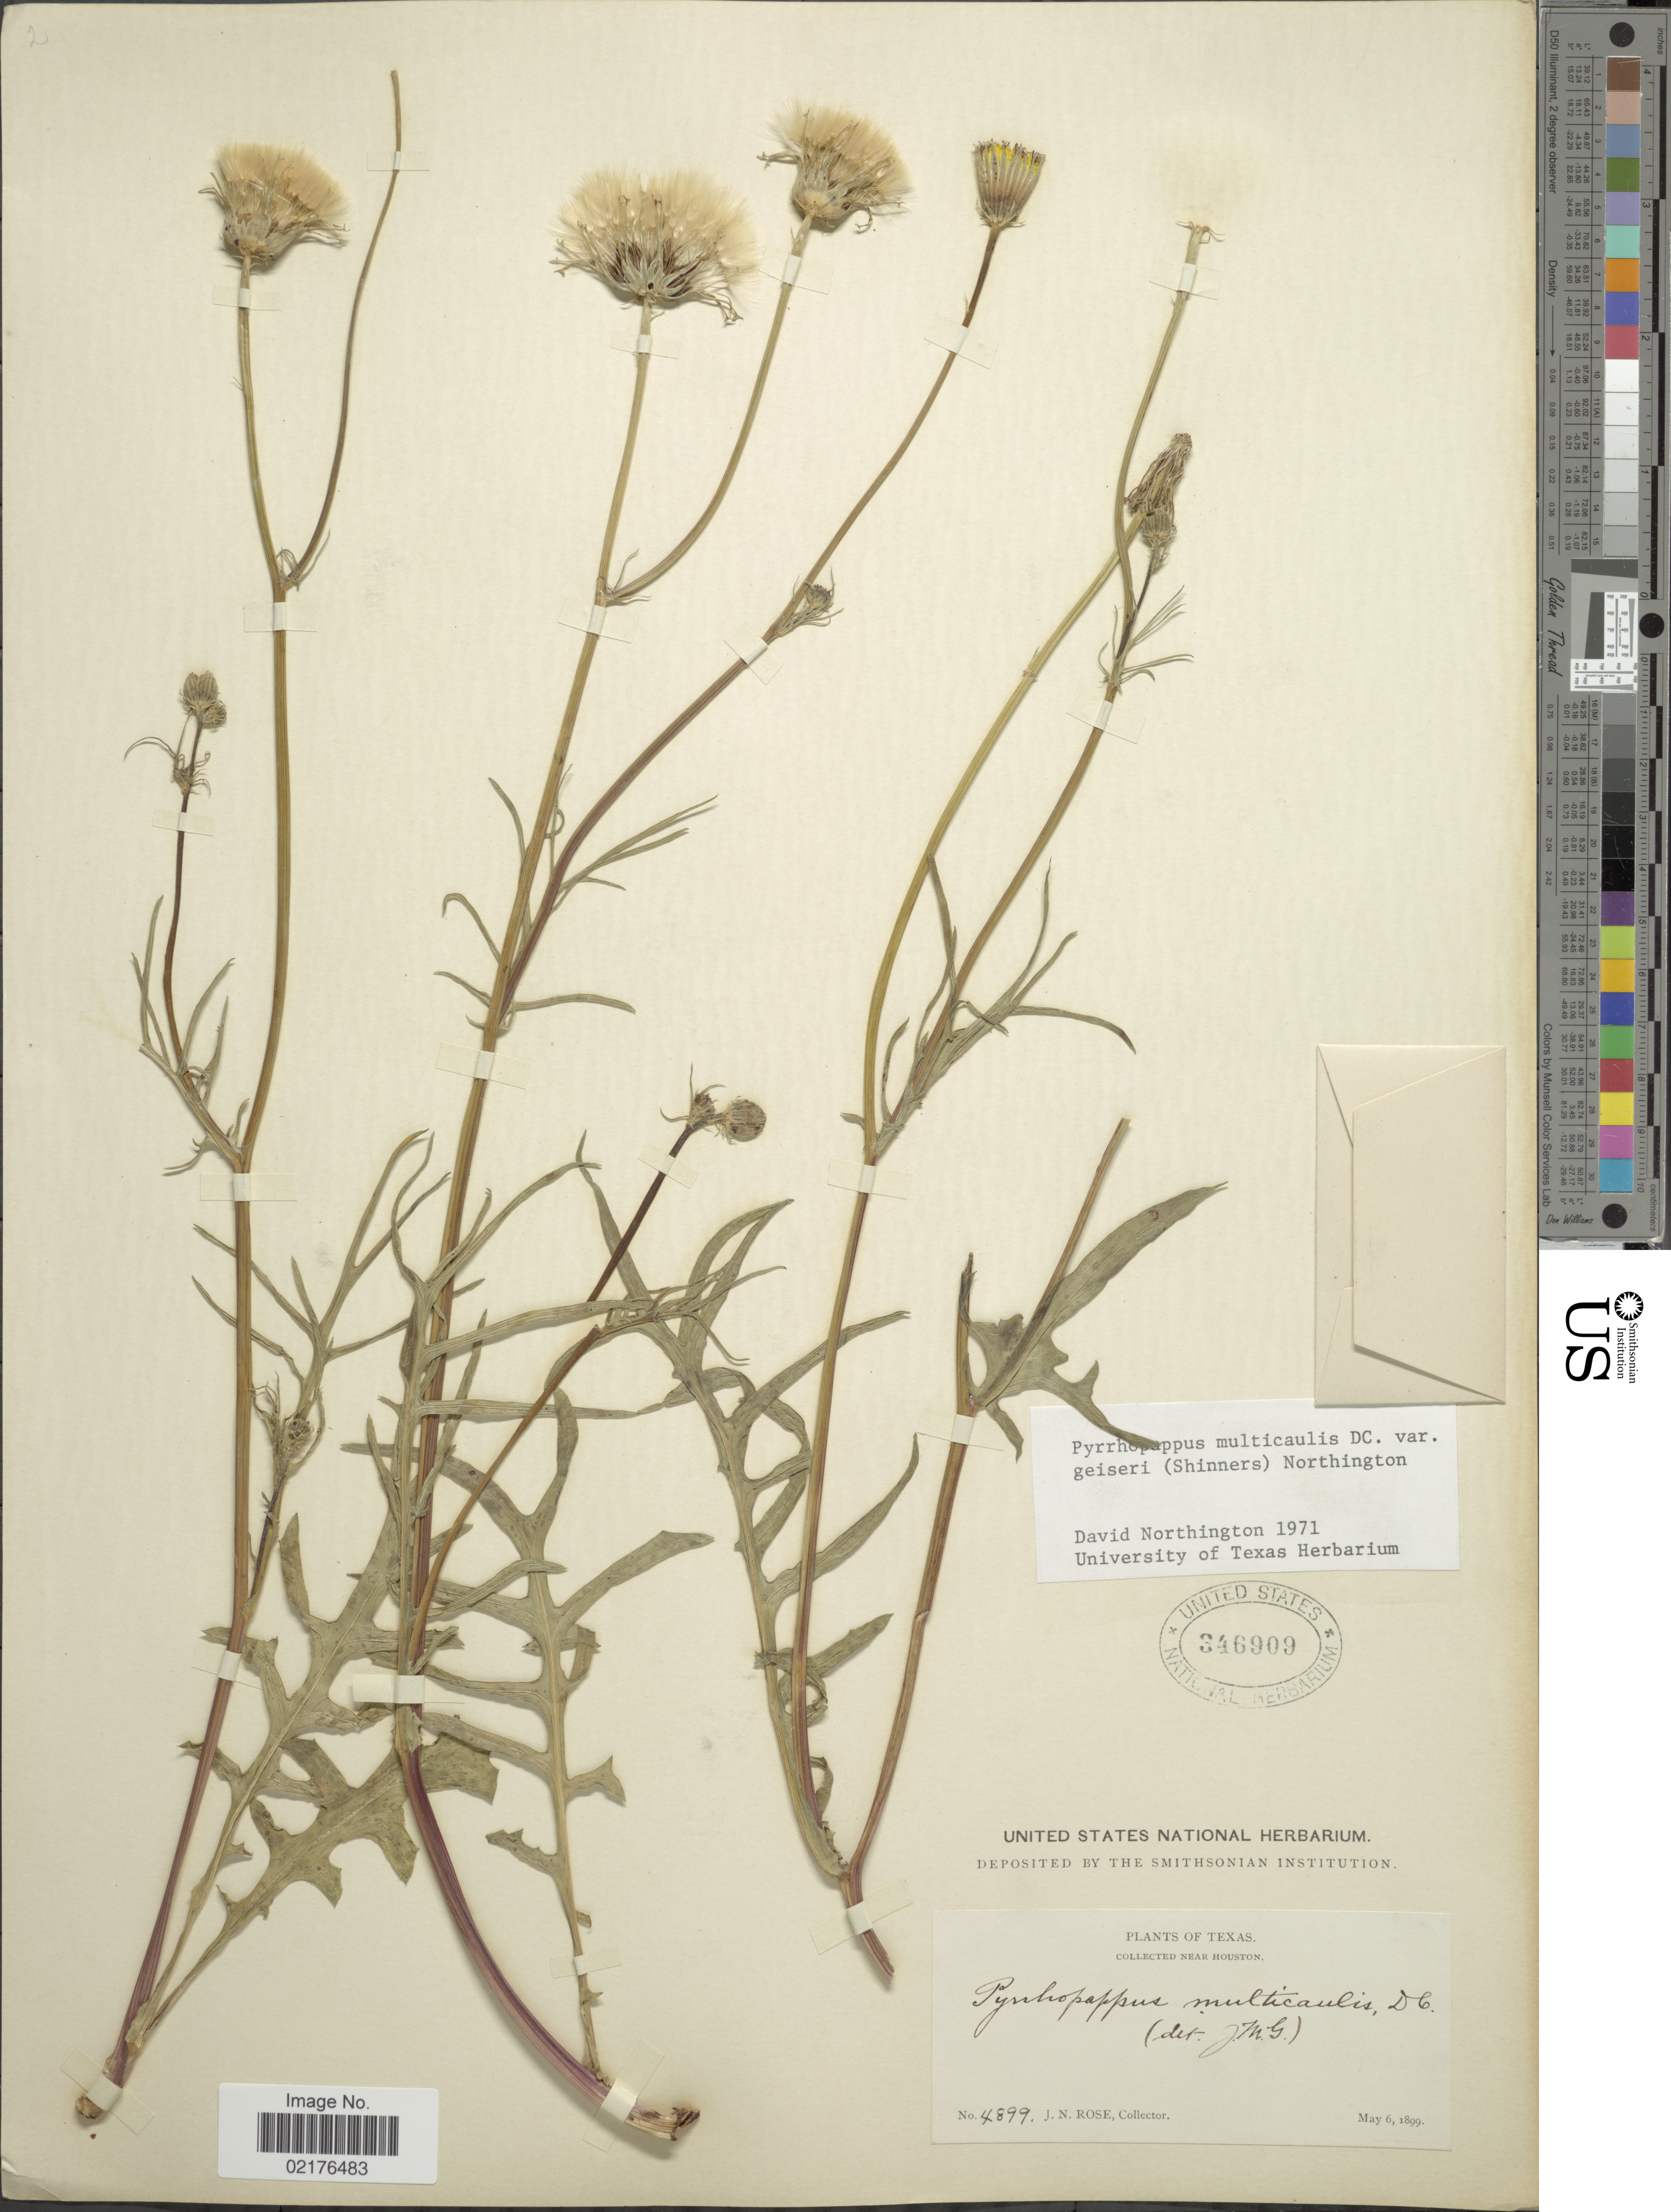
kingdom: Plantae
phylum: Tracheophyta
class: Magnoliopsida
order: Asterales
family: Asteraceae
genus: Pyrrhopappus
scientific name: Pyrrhopappus pauciflorus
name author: (D. Don) DC.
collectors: J. N. Rose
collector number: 4899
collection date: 1899-05-06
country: United States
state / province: Texas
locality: Near Houston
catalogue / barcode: US 346909